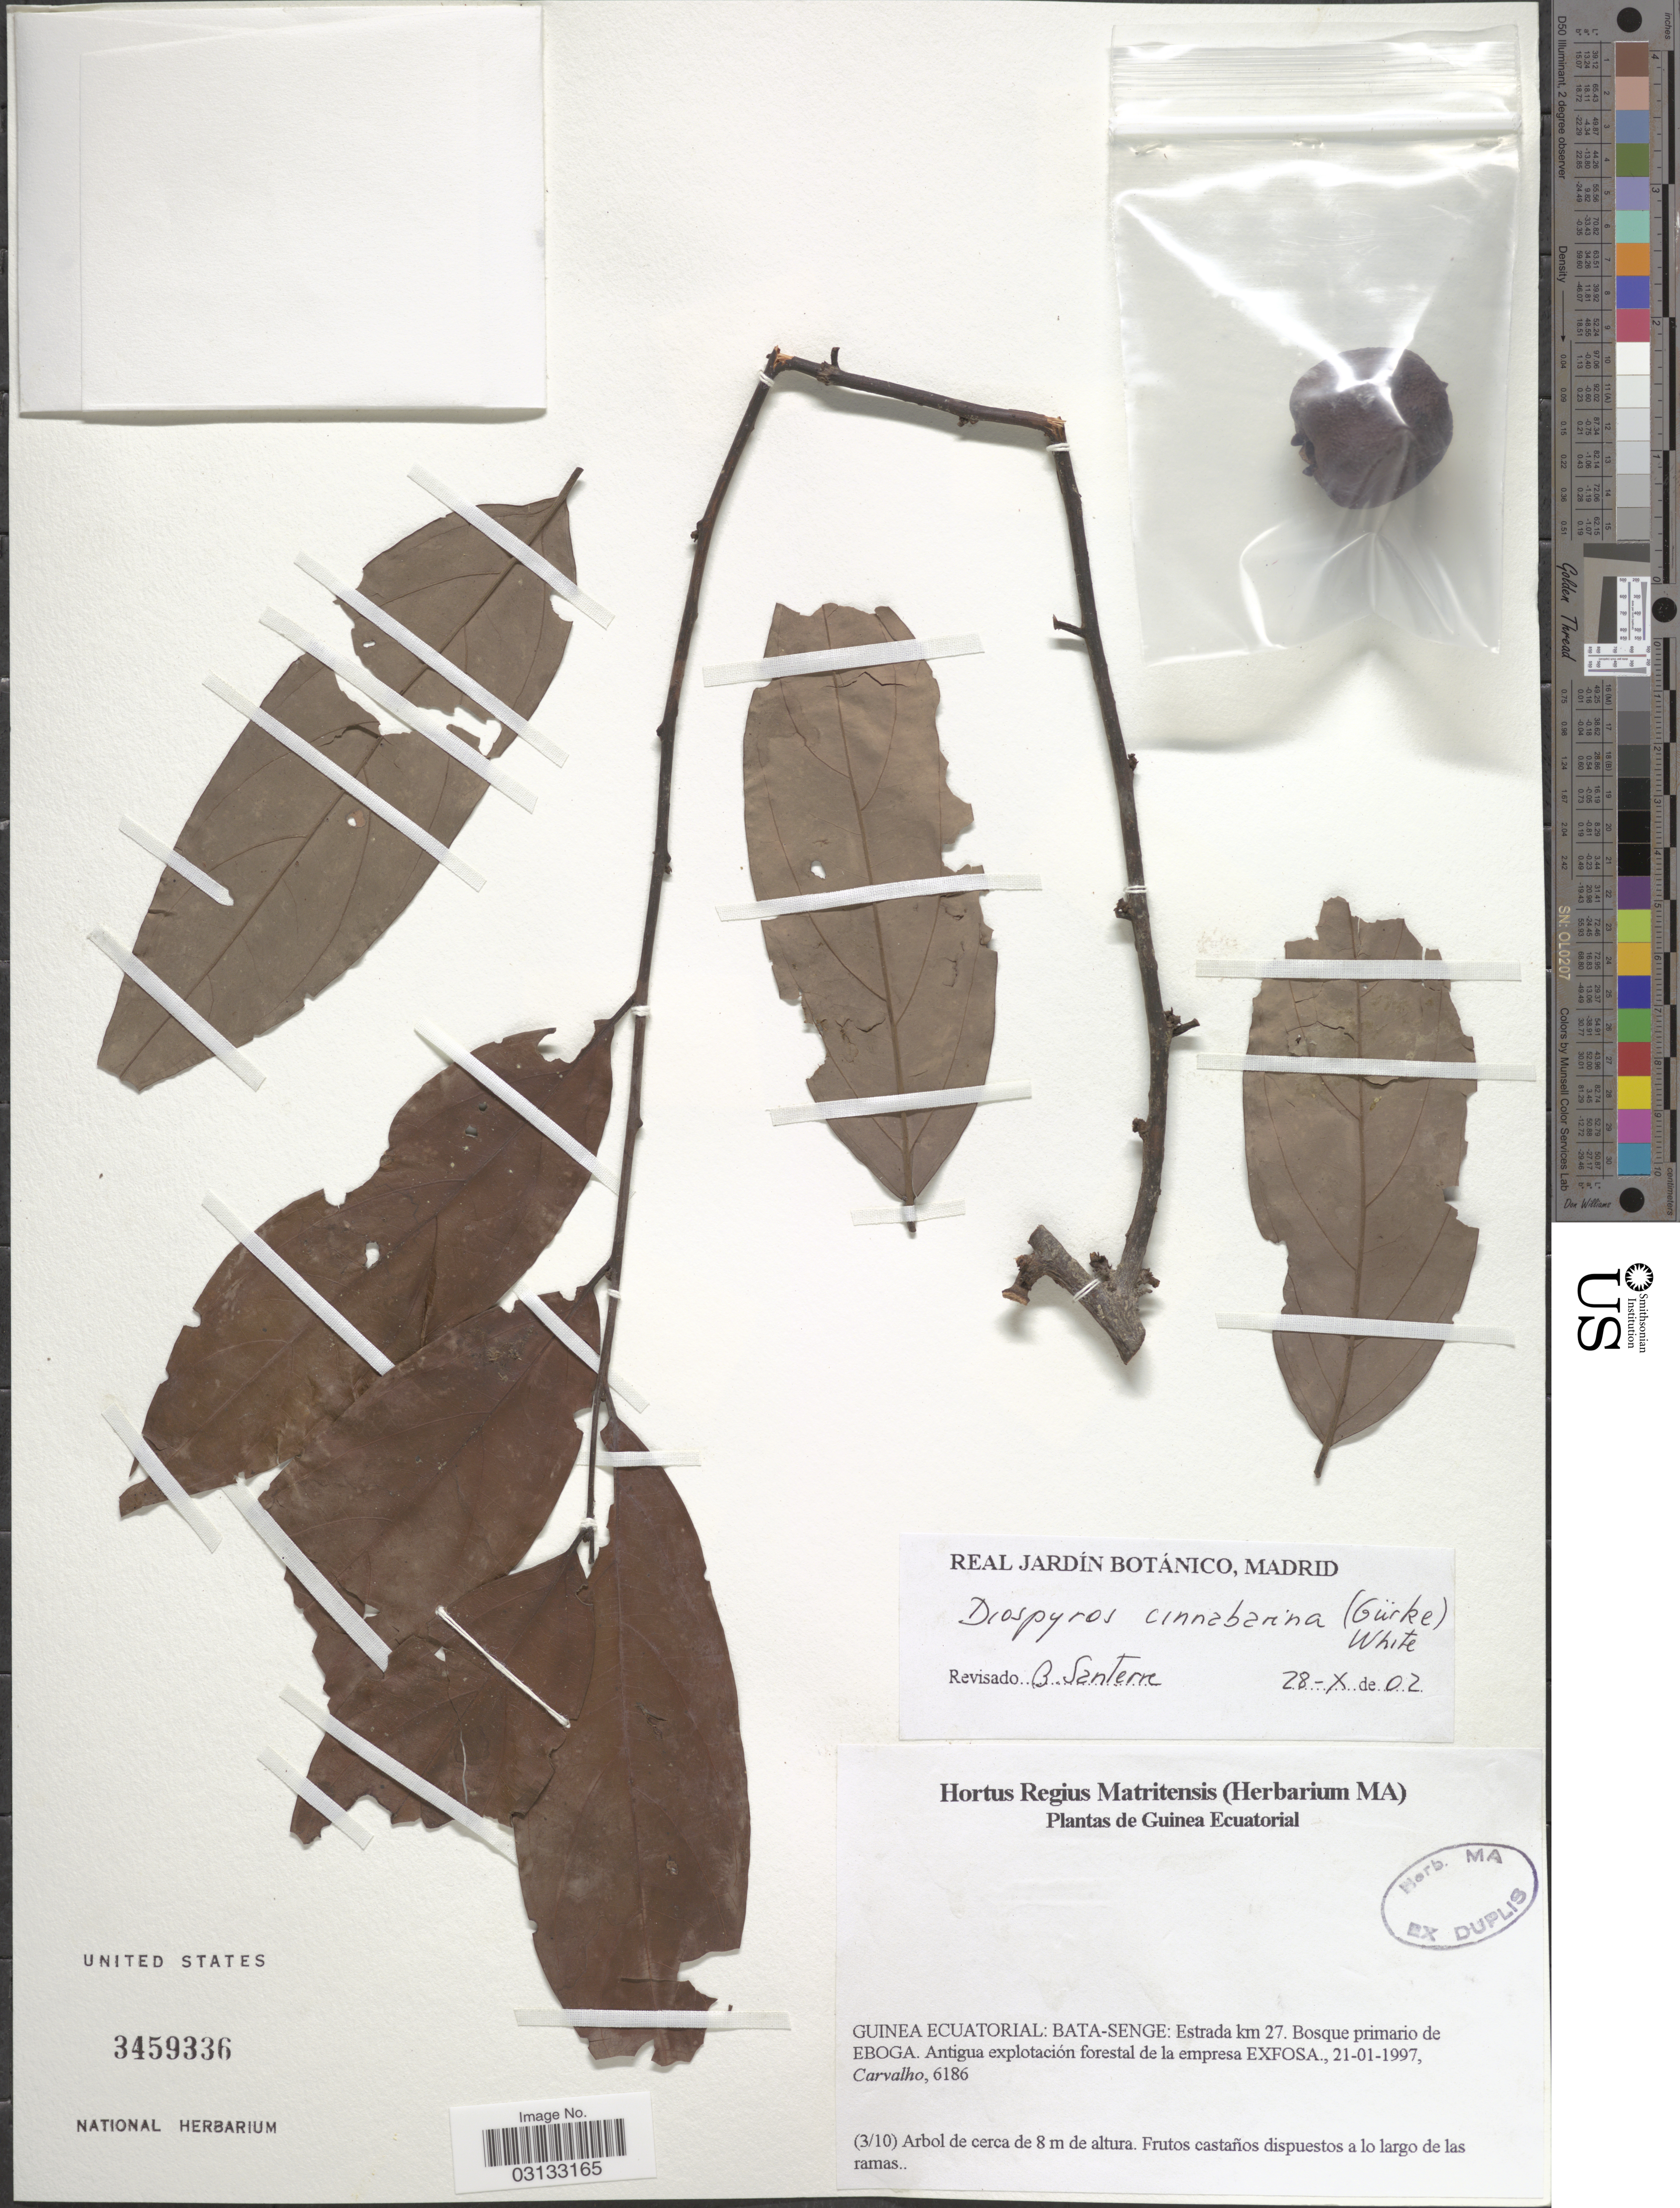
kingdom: Plantae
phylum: Tracheophyta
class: Magnoliopsida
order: Ericales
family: Ebenaceae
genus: Diospyros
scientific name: Diospyros cinnabarina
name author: (Gürke) F. White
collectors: Carvalho, --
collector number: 6186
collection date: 1997-01-21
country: Equatorial Guinea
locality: Guinea Ecuatorial: Bata-Senge; Estrada km 27, Bosque primario de Eboga.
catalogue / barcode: US 3459336